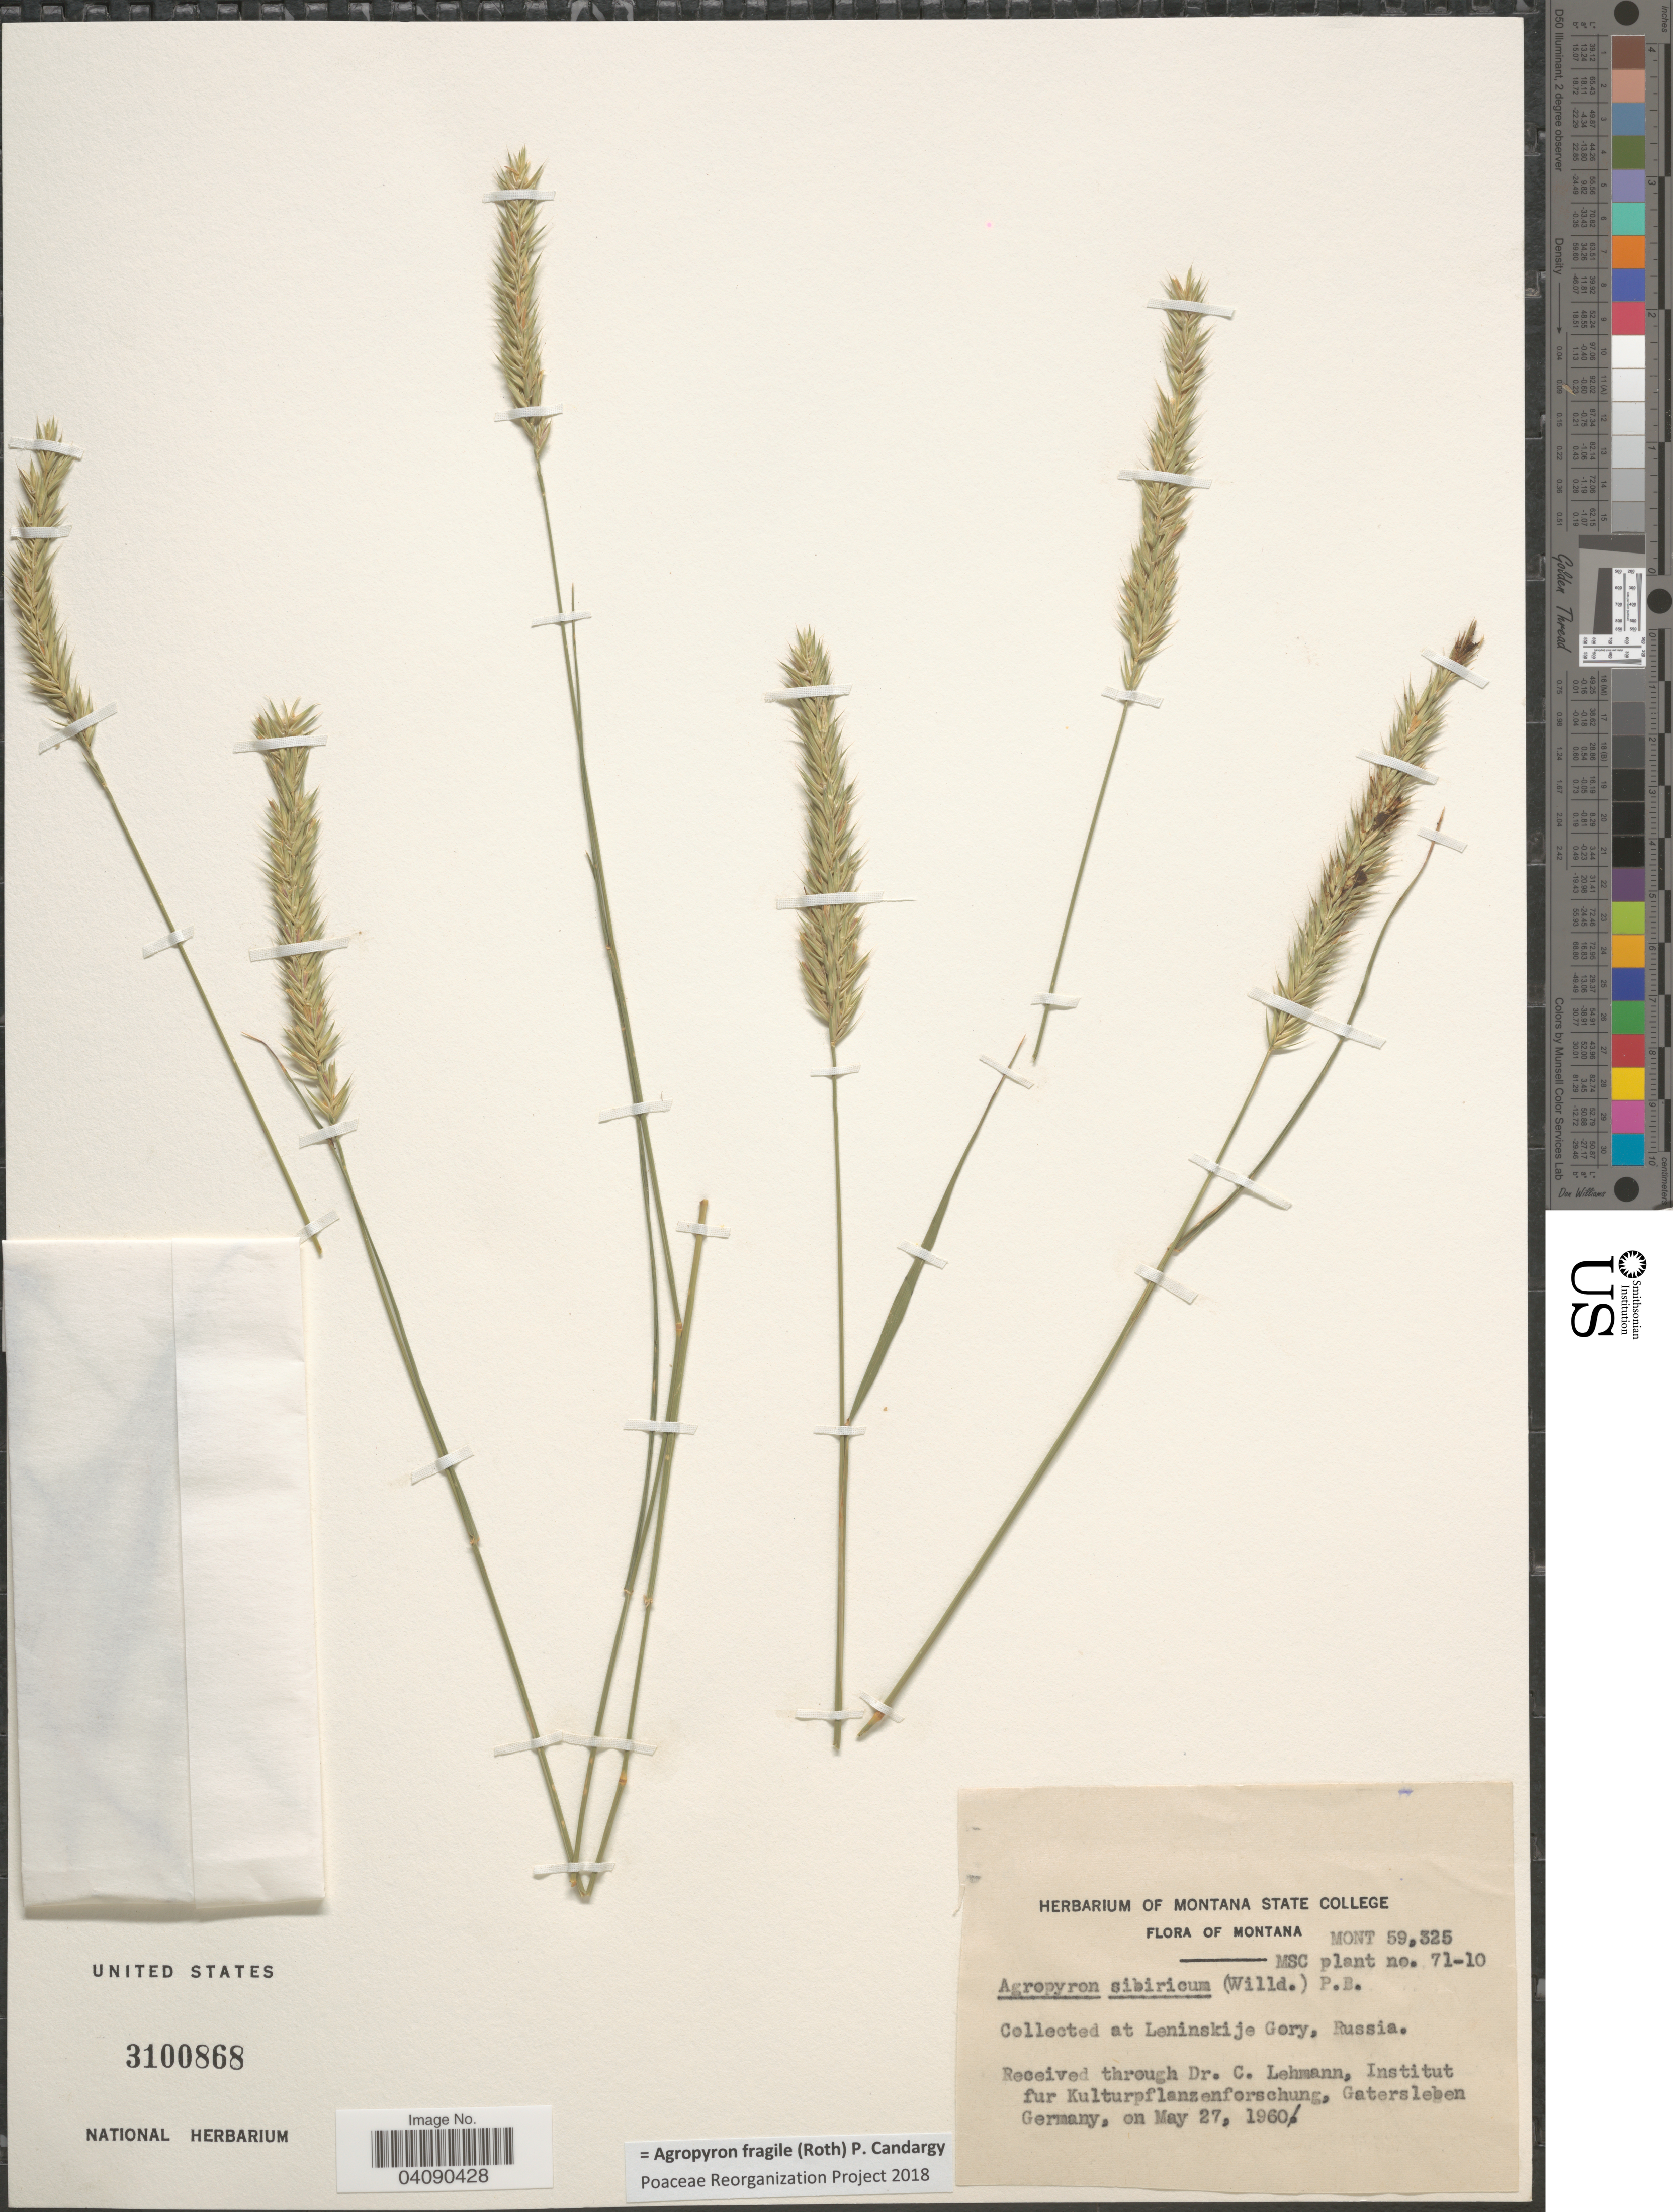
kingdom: Plantae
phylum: Tracheophyta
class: Liliopsida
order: Poales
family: Poaceae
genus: Agropyron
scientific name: Agropyron fragile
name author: (Roth) Candargy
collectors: ex herb. Montana State College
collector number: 71-10?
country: Russian Federation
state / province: Moscow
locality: Leninskije Gory, Russia.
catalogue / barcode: US 3100868